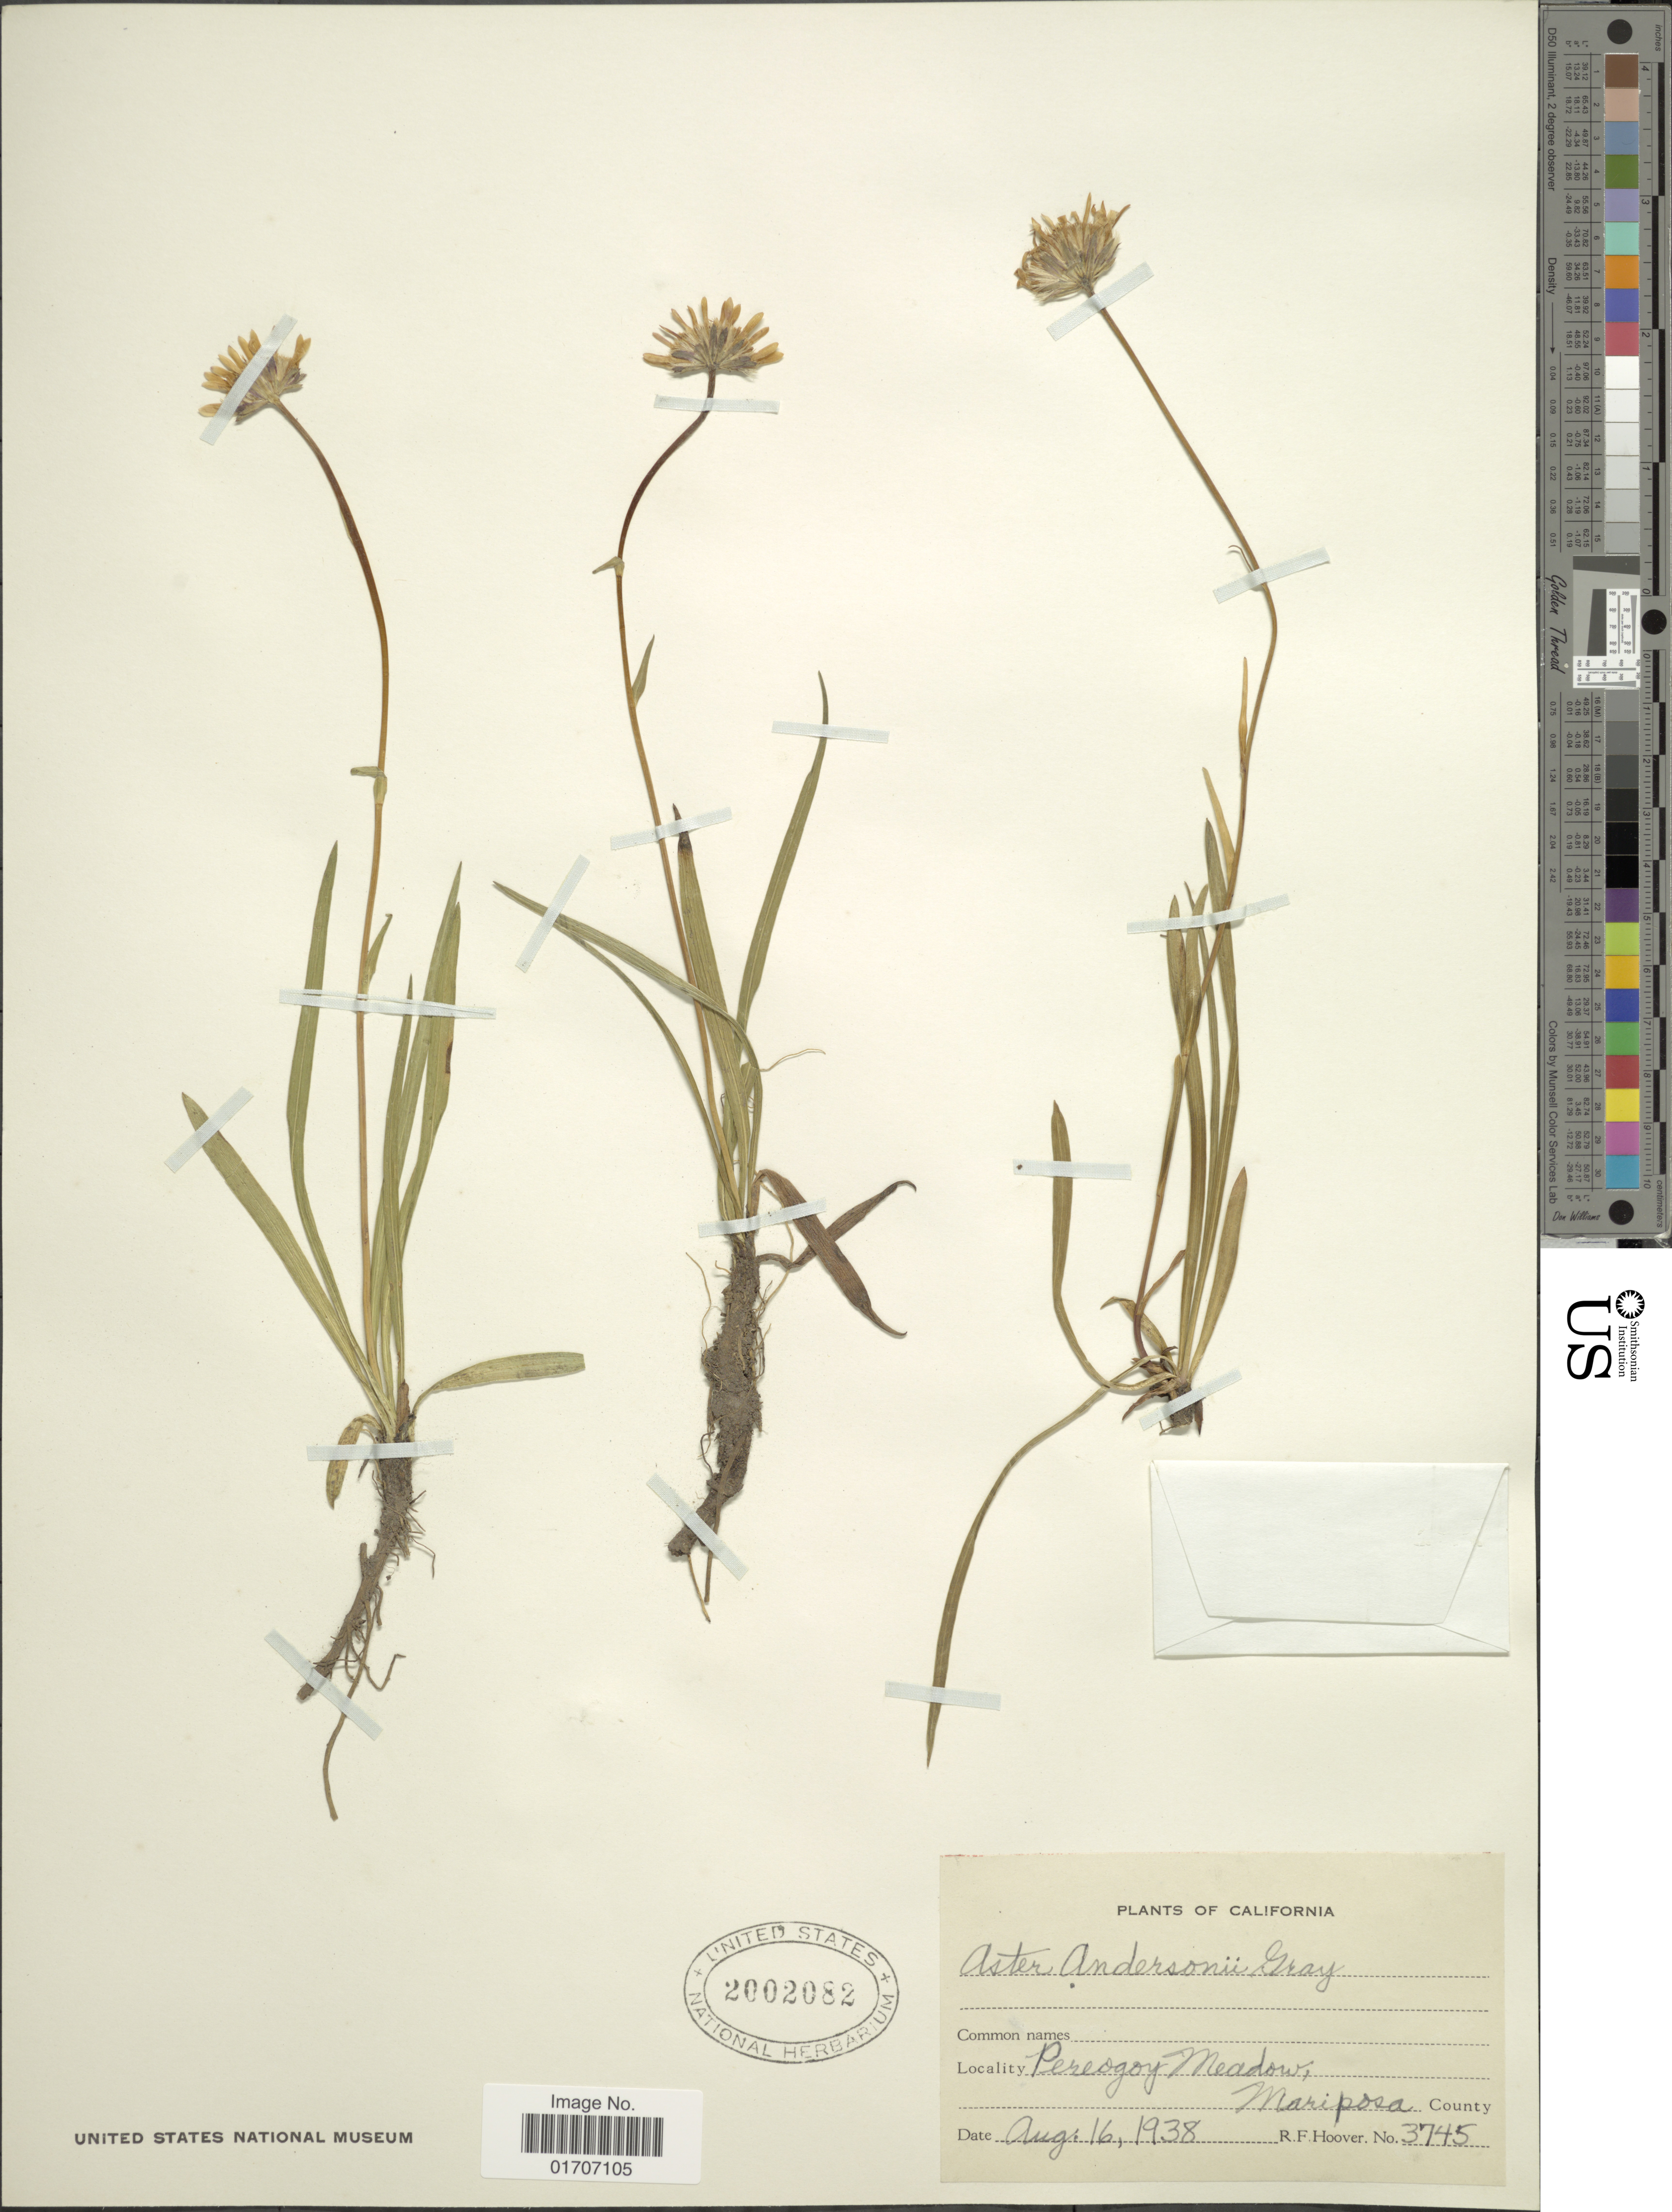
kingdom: Plantae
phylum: Tracheophyta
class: Magnoliopsida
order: Asterales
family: Asteraceae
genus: Oreostemma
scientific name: Oreostemma alpigenum var. andersonii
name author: (A. Gray) G.L. Nesom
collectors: R. F. Hoover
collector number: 3745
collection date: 1938-08-16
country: United States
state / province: California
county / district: Mariposa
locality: Pereogoy Meadow, Mariposa County.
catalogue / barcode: US 2002082